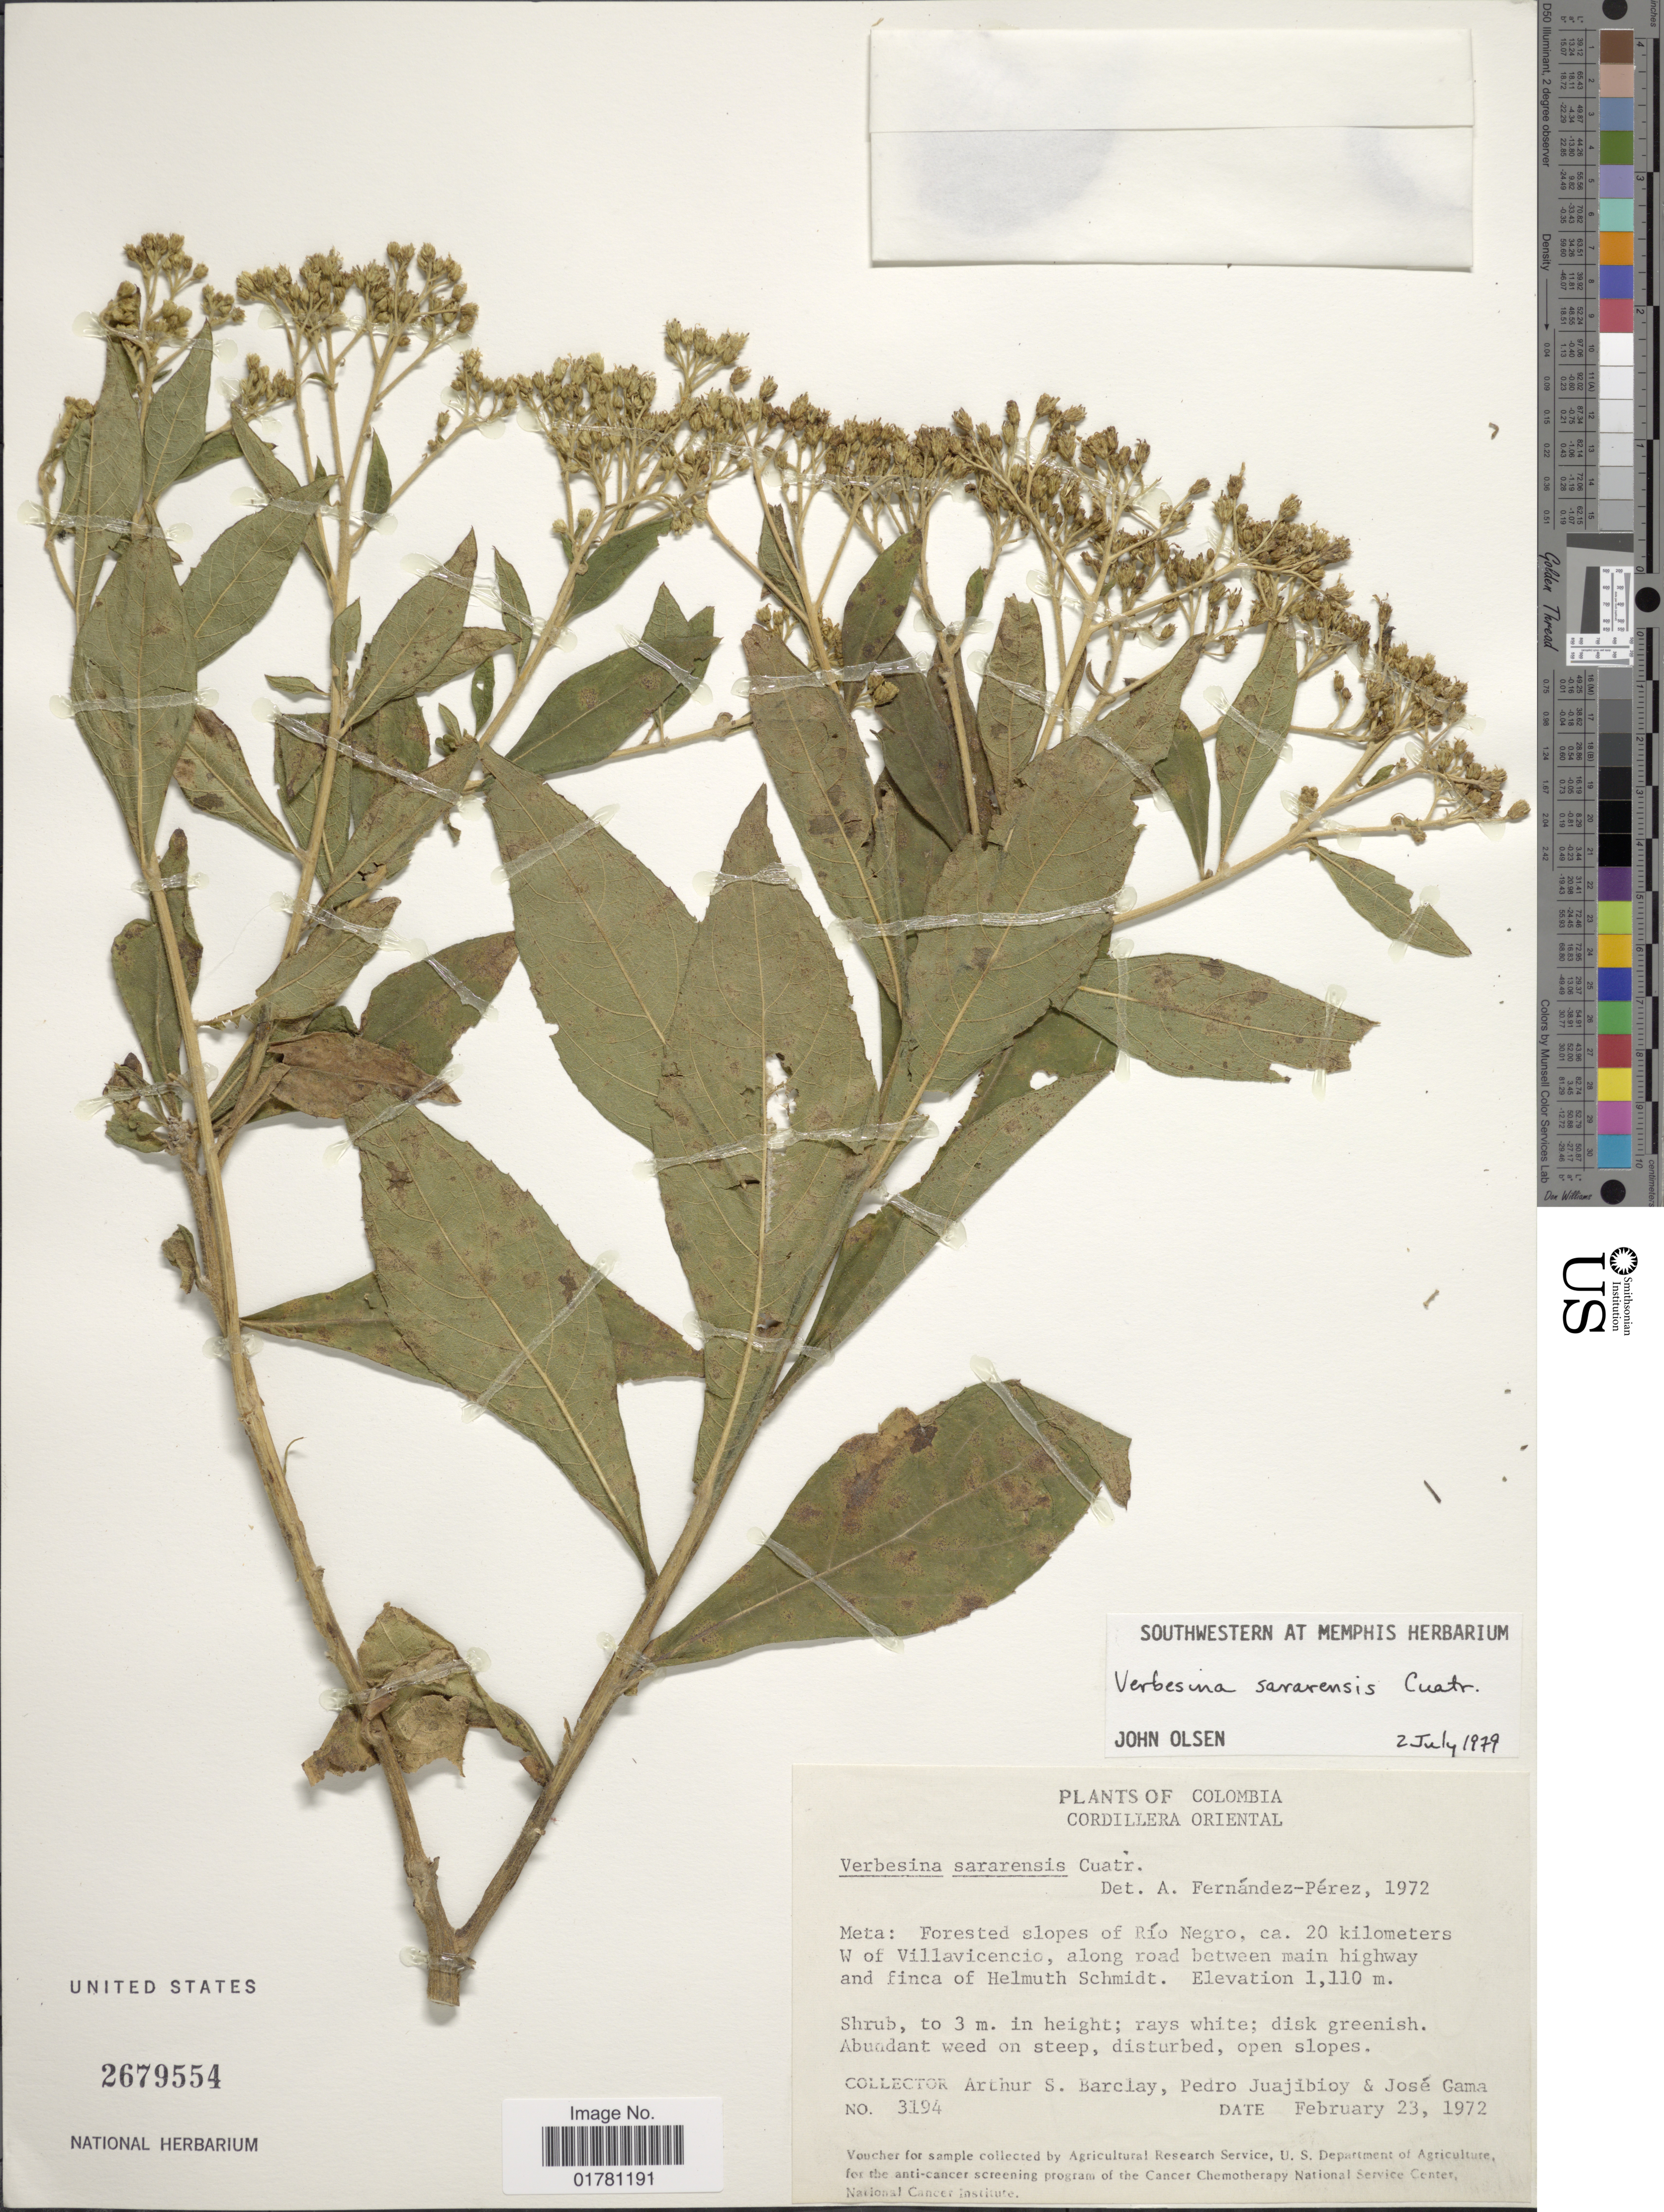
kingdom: Plantae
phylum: Tracheophyta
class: Magnoliopsida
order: Asterales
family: Asteraceae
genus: Verbesina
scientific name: Verbesina sararensis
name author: Cuatrec.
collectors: A. S. Barclay, P. Juajibioy & J. Gama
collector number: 3194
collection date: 1972-02-23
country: Colombia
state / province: Meta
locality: Forested slopes of Río Negro, ca 20 kilometers W of Villavicencio, along road between main highway and finca of Helmuth Scmidt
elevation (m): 1110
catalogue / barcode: US 2679554